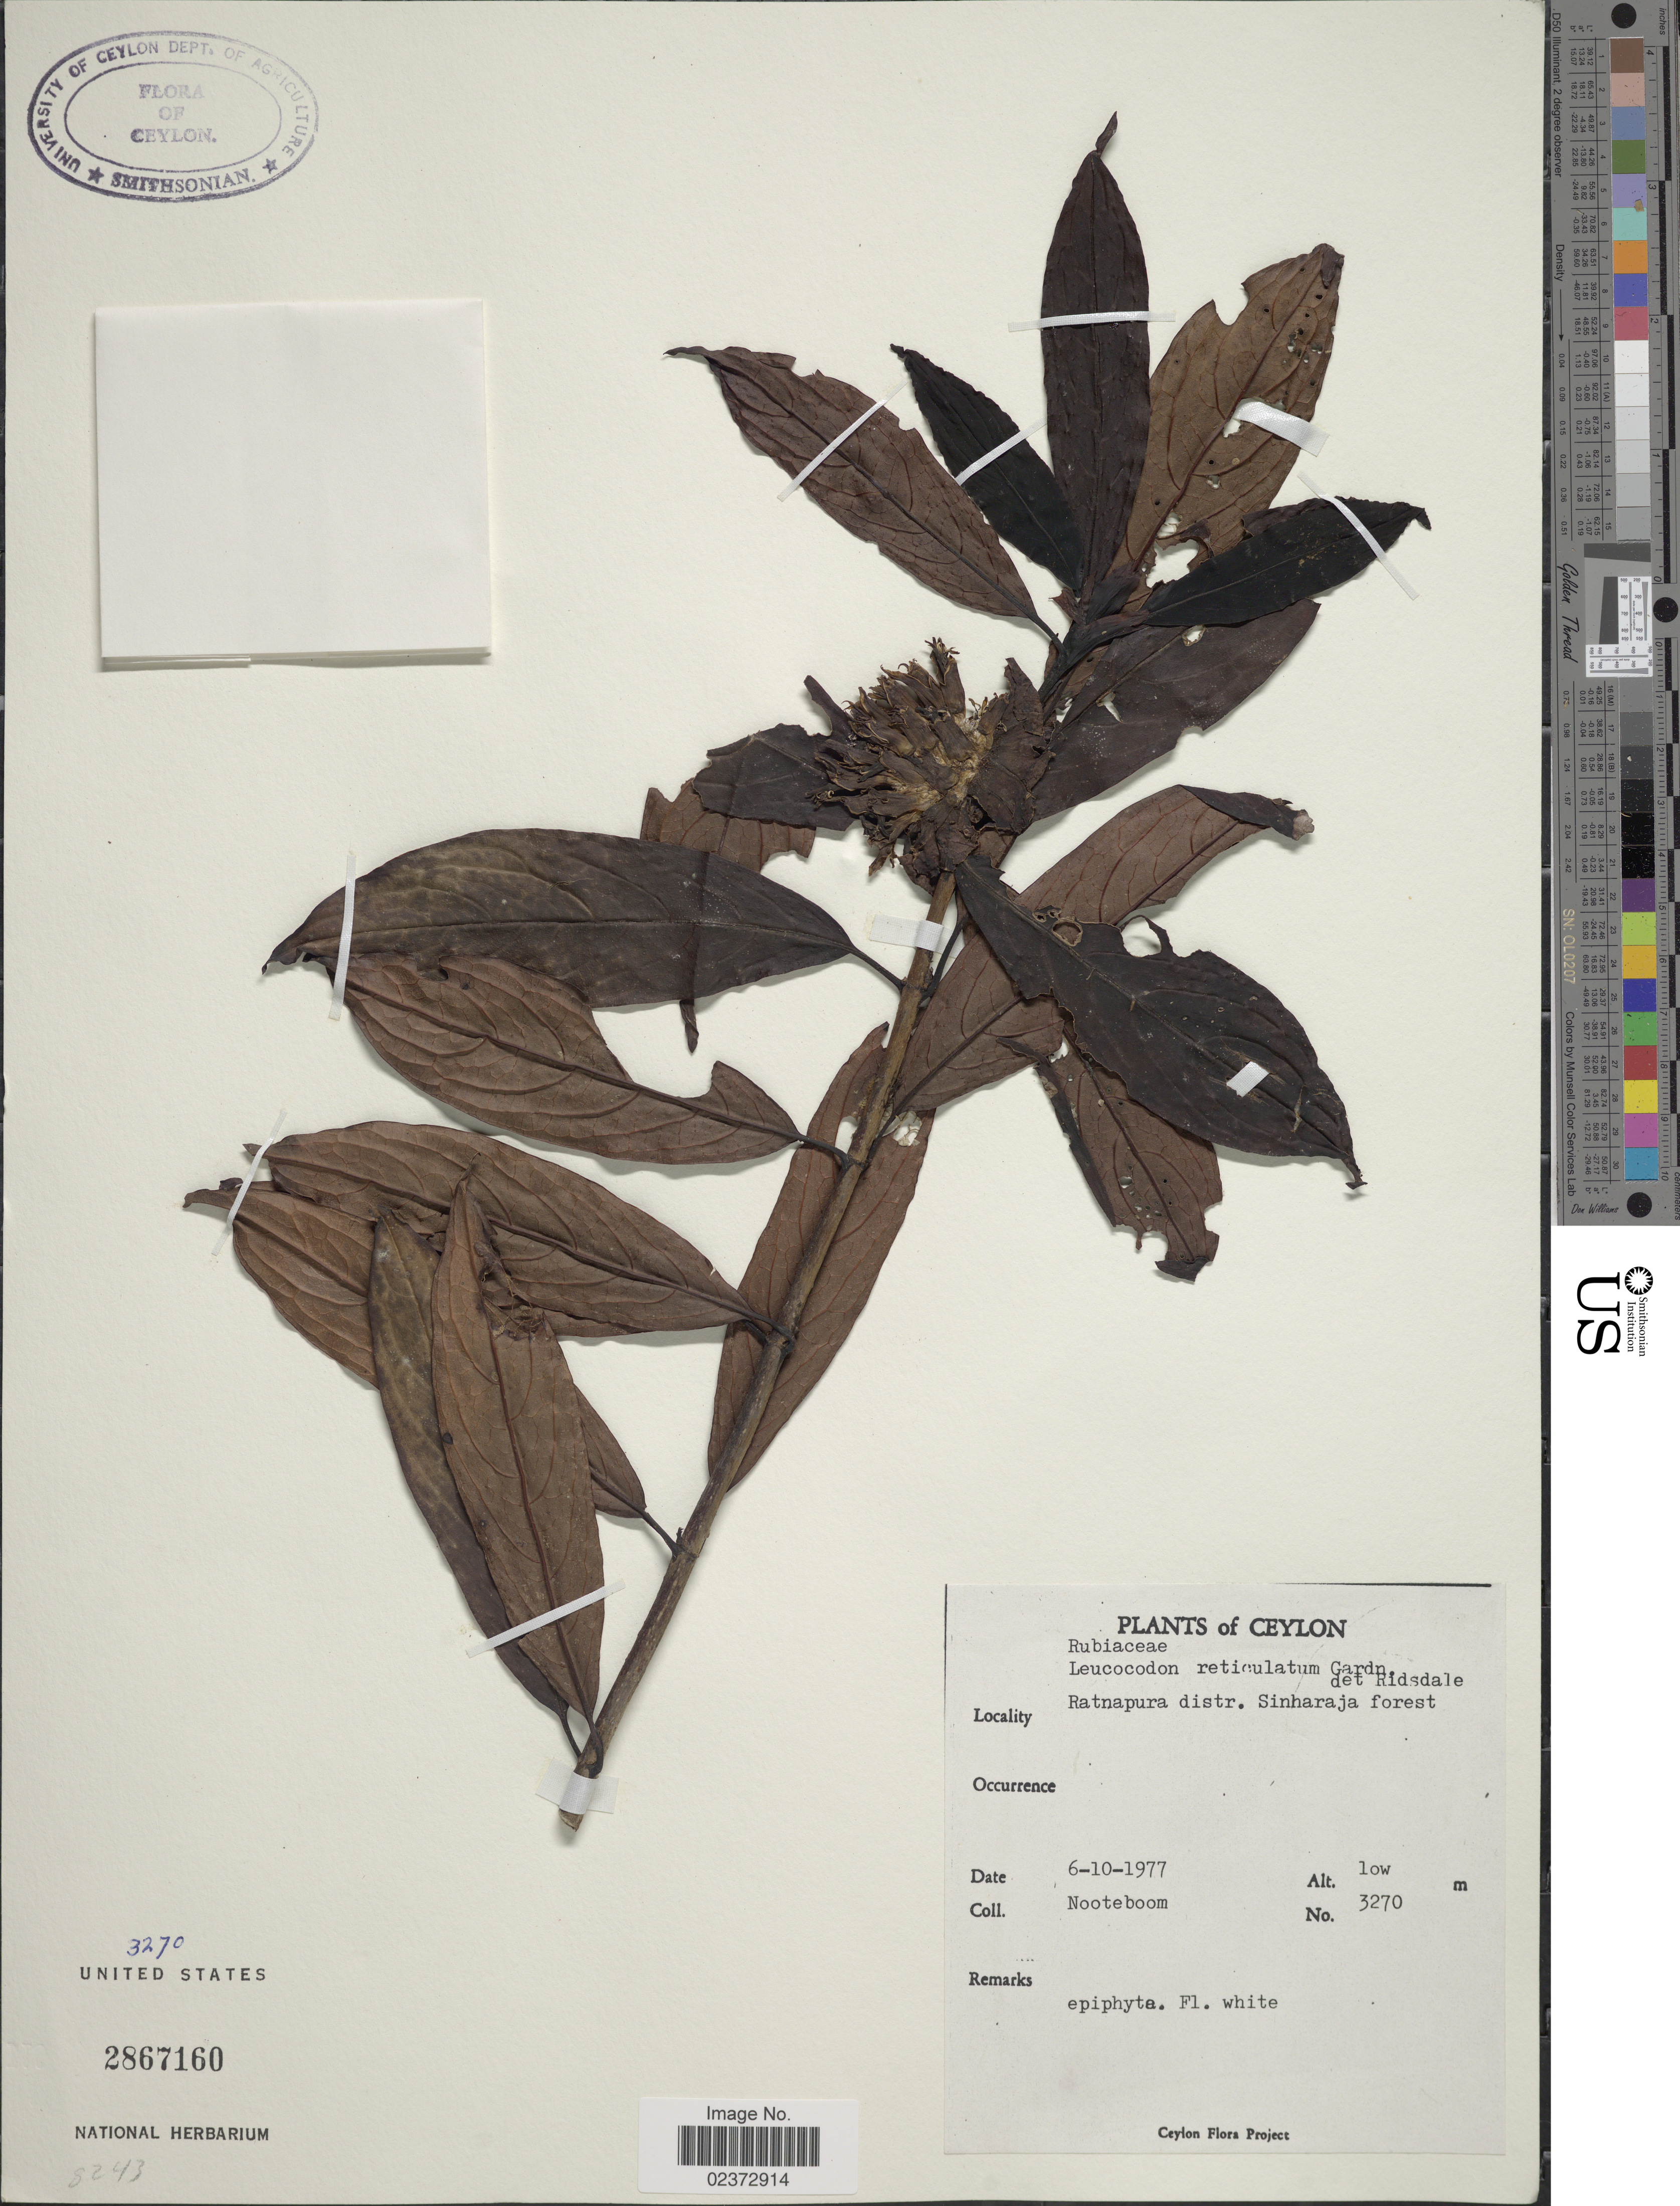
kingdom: Plantae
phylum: Tracheophyta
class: Magnoliopsida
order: Gentianales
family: Rubiaceae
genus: Leucocodon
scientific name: Leucocodon reticulatum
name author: Gardner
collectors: Nooteboom, --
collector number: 3270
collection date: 1977-10-06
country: Sri Lanka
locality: Ceylon, Ratnapura distr. Sinharaja forest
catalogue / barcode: US 2867160